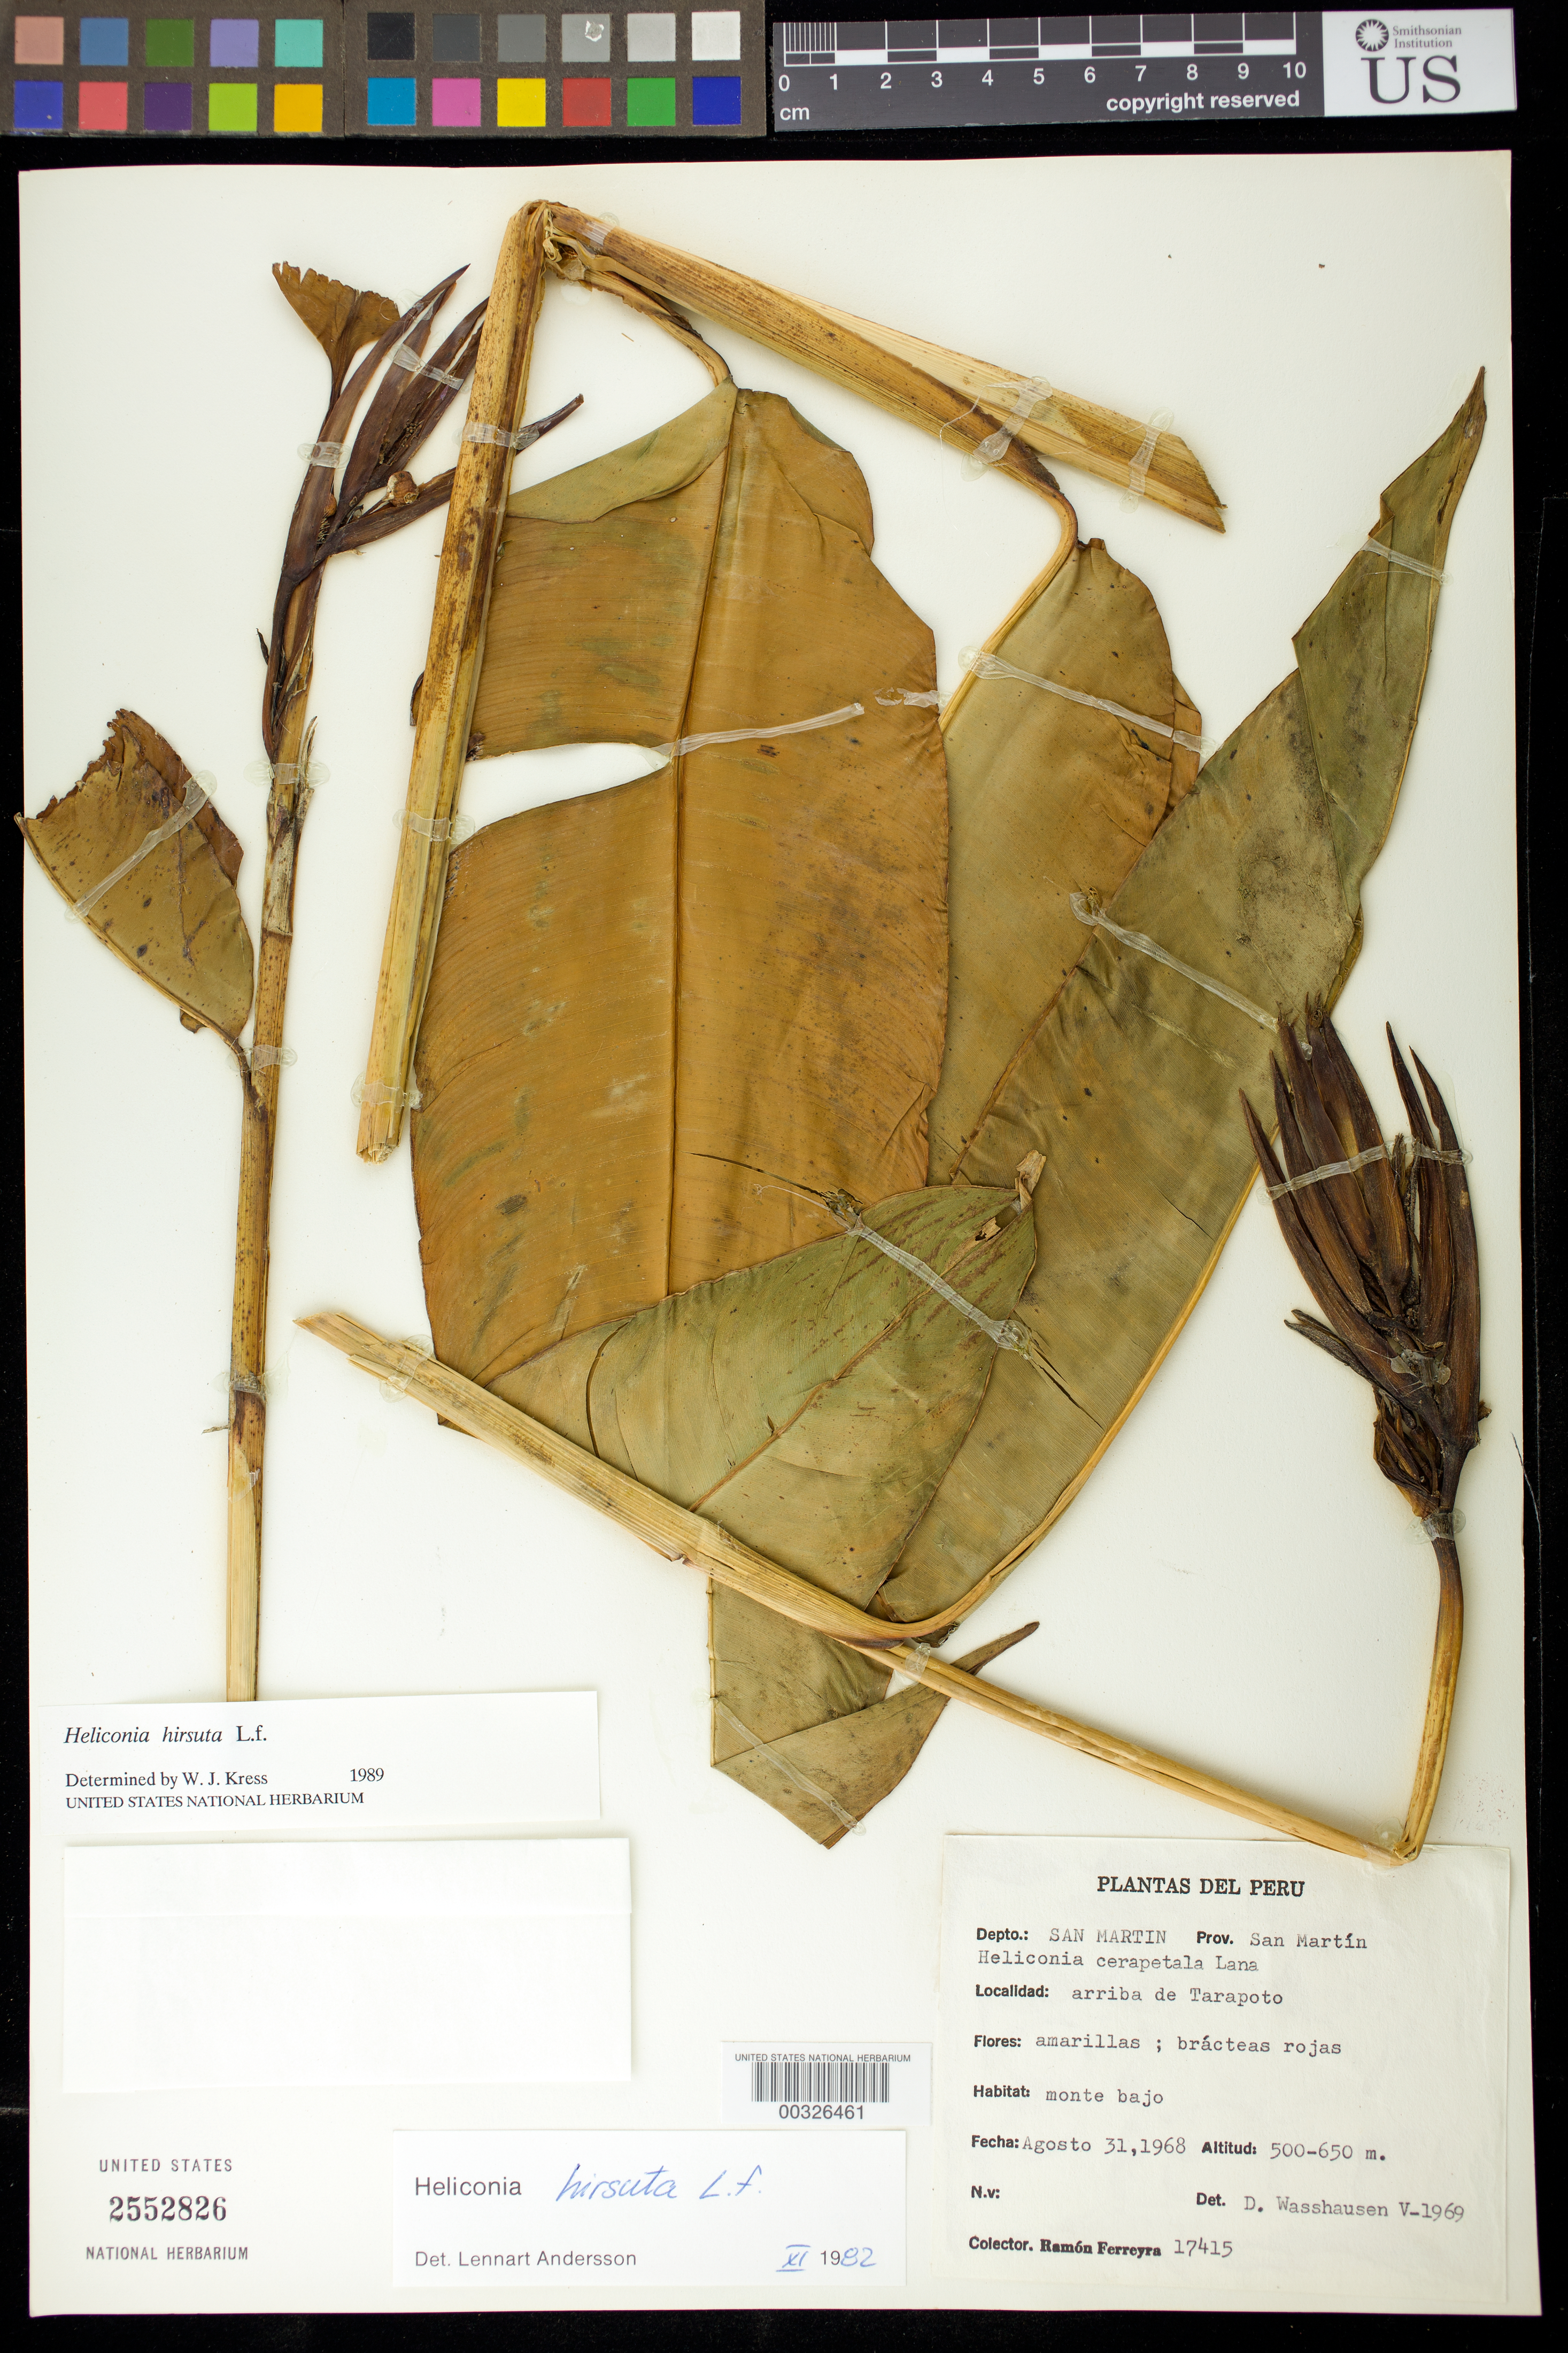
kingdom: Plantae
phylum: Tracheophyta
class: Liliopsida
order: Zingiberales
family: Heliconiaceae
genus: Heliconia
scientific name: Heliconia hirsuta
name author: L. f.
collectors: R. A. Ferreyra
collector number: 17415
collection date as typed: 31 Aug 1968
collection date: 1968-08-31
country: Peru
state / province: San Martín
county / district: San Martín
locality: Above tarapoto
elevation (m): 500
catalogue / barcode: US 2552826